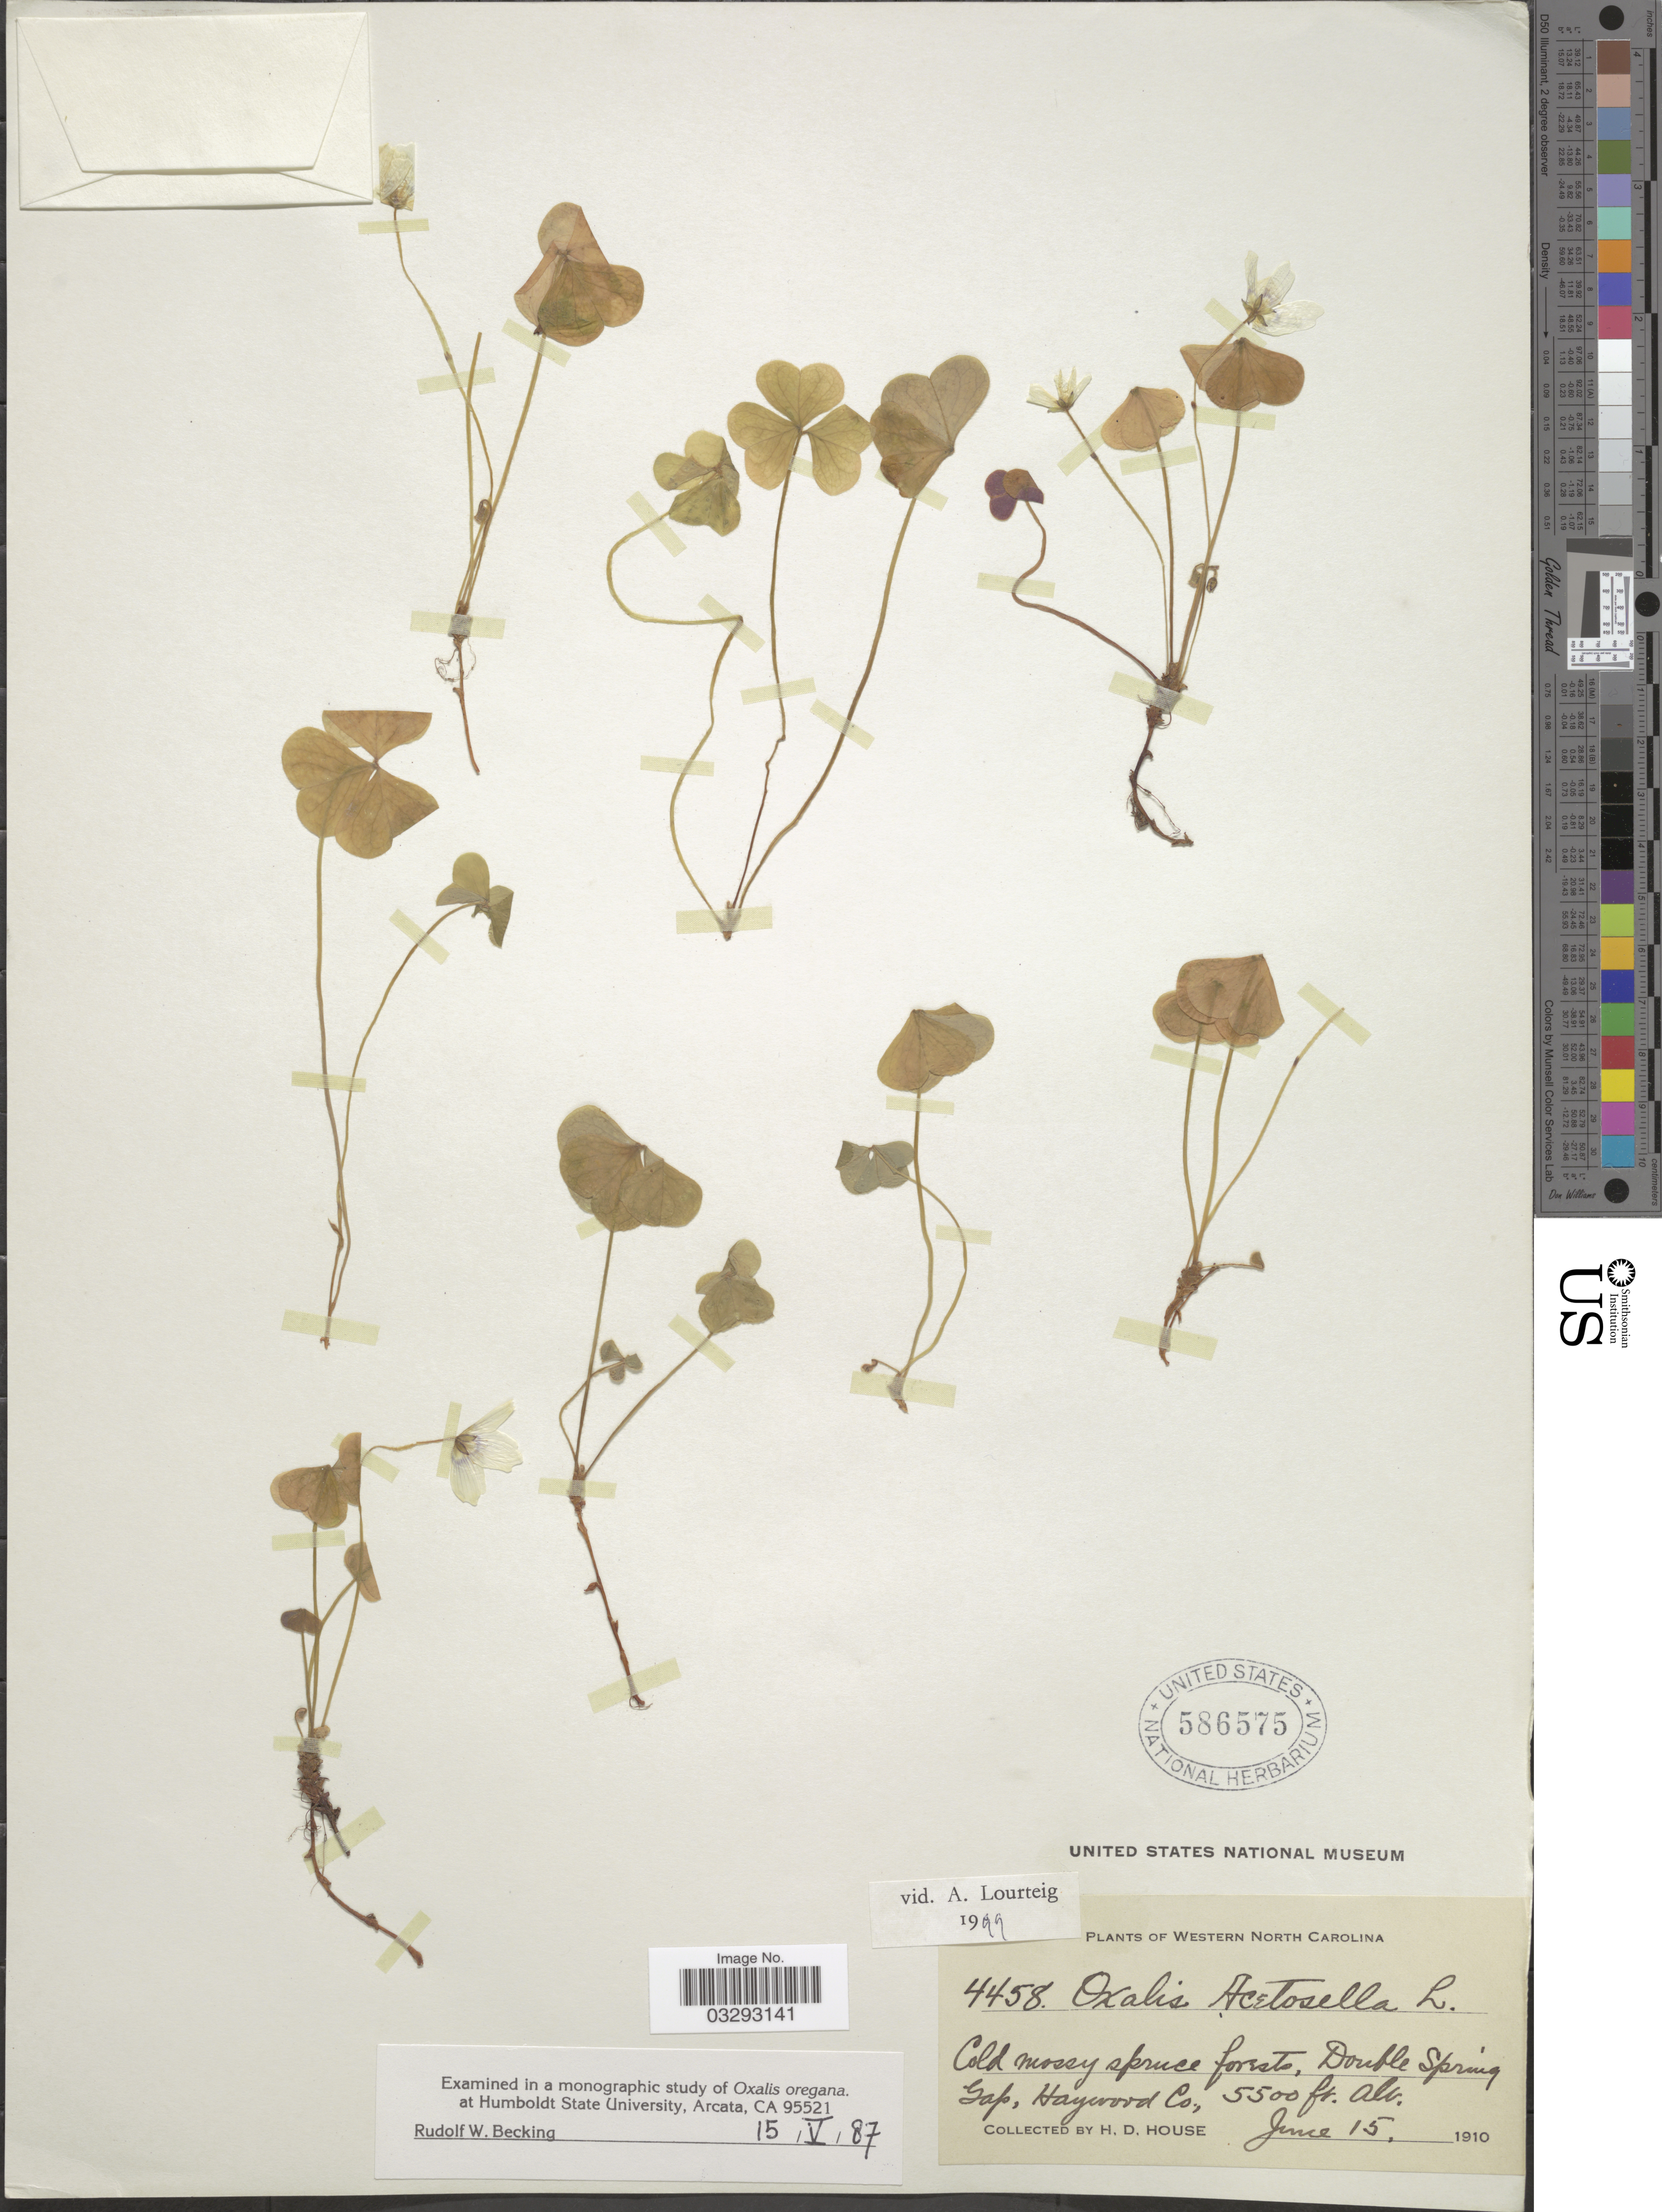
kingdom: Plantae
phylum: Tracheophyta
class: Magnoliopsida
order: Oxalidales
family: Oxalidaceae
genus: Oxalis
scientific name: Oxalis acetosella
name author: L.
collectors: H. D. House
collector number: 4458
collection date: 1910-06-15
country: United States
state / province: North Carolina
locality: Western North Carolina. Double Spring Gap, Haywood Co.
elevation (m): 1676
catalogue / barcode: US 586575